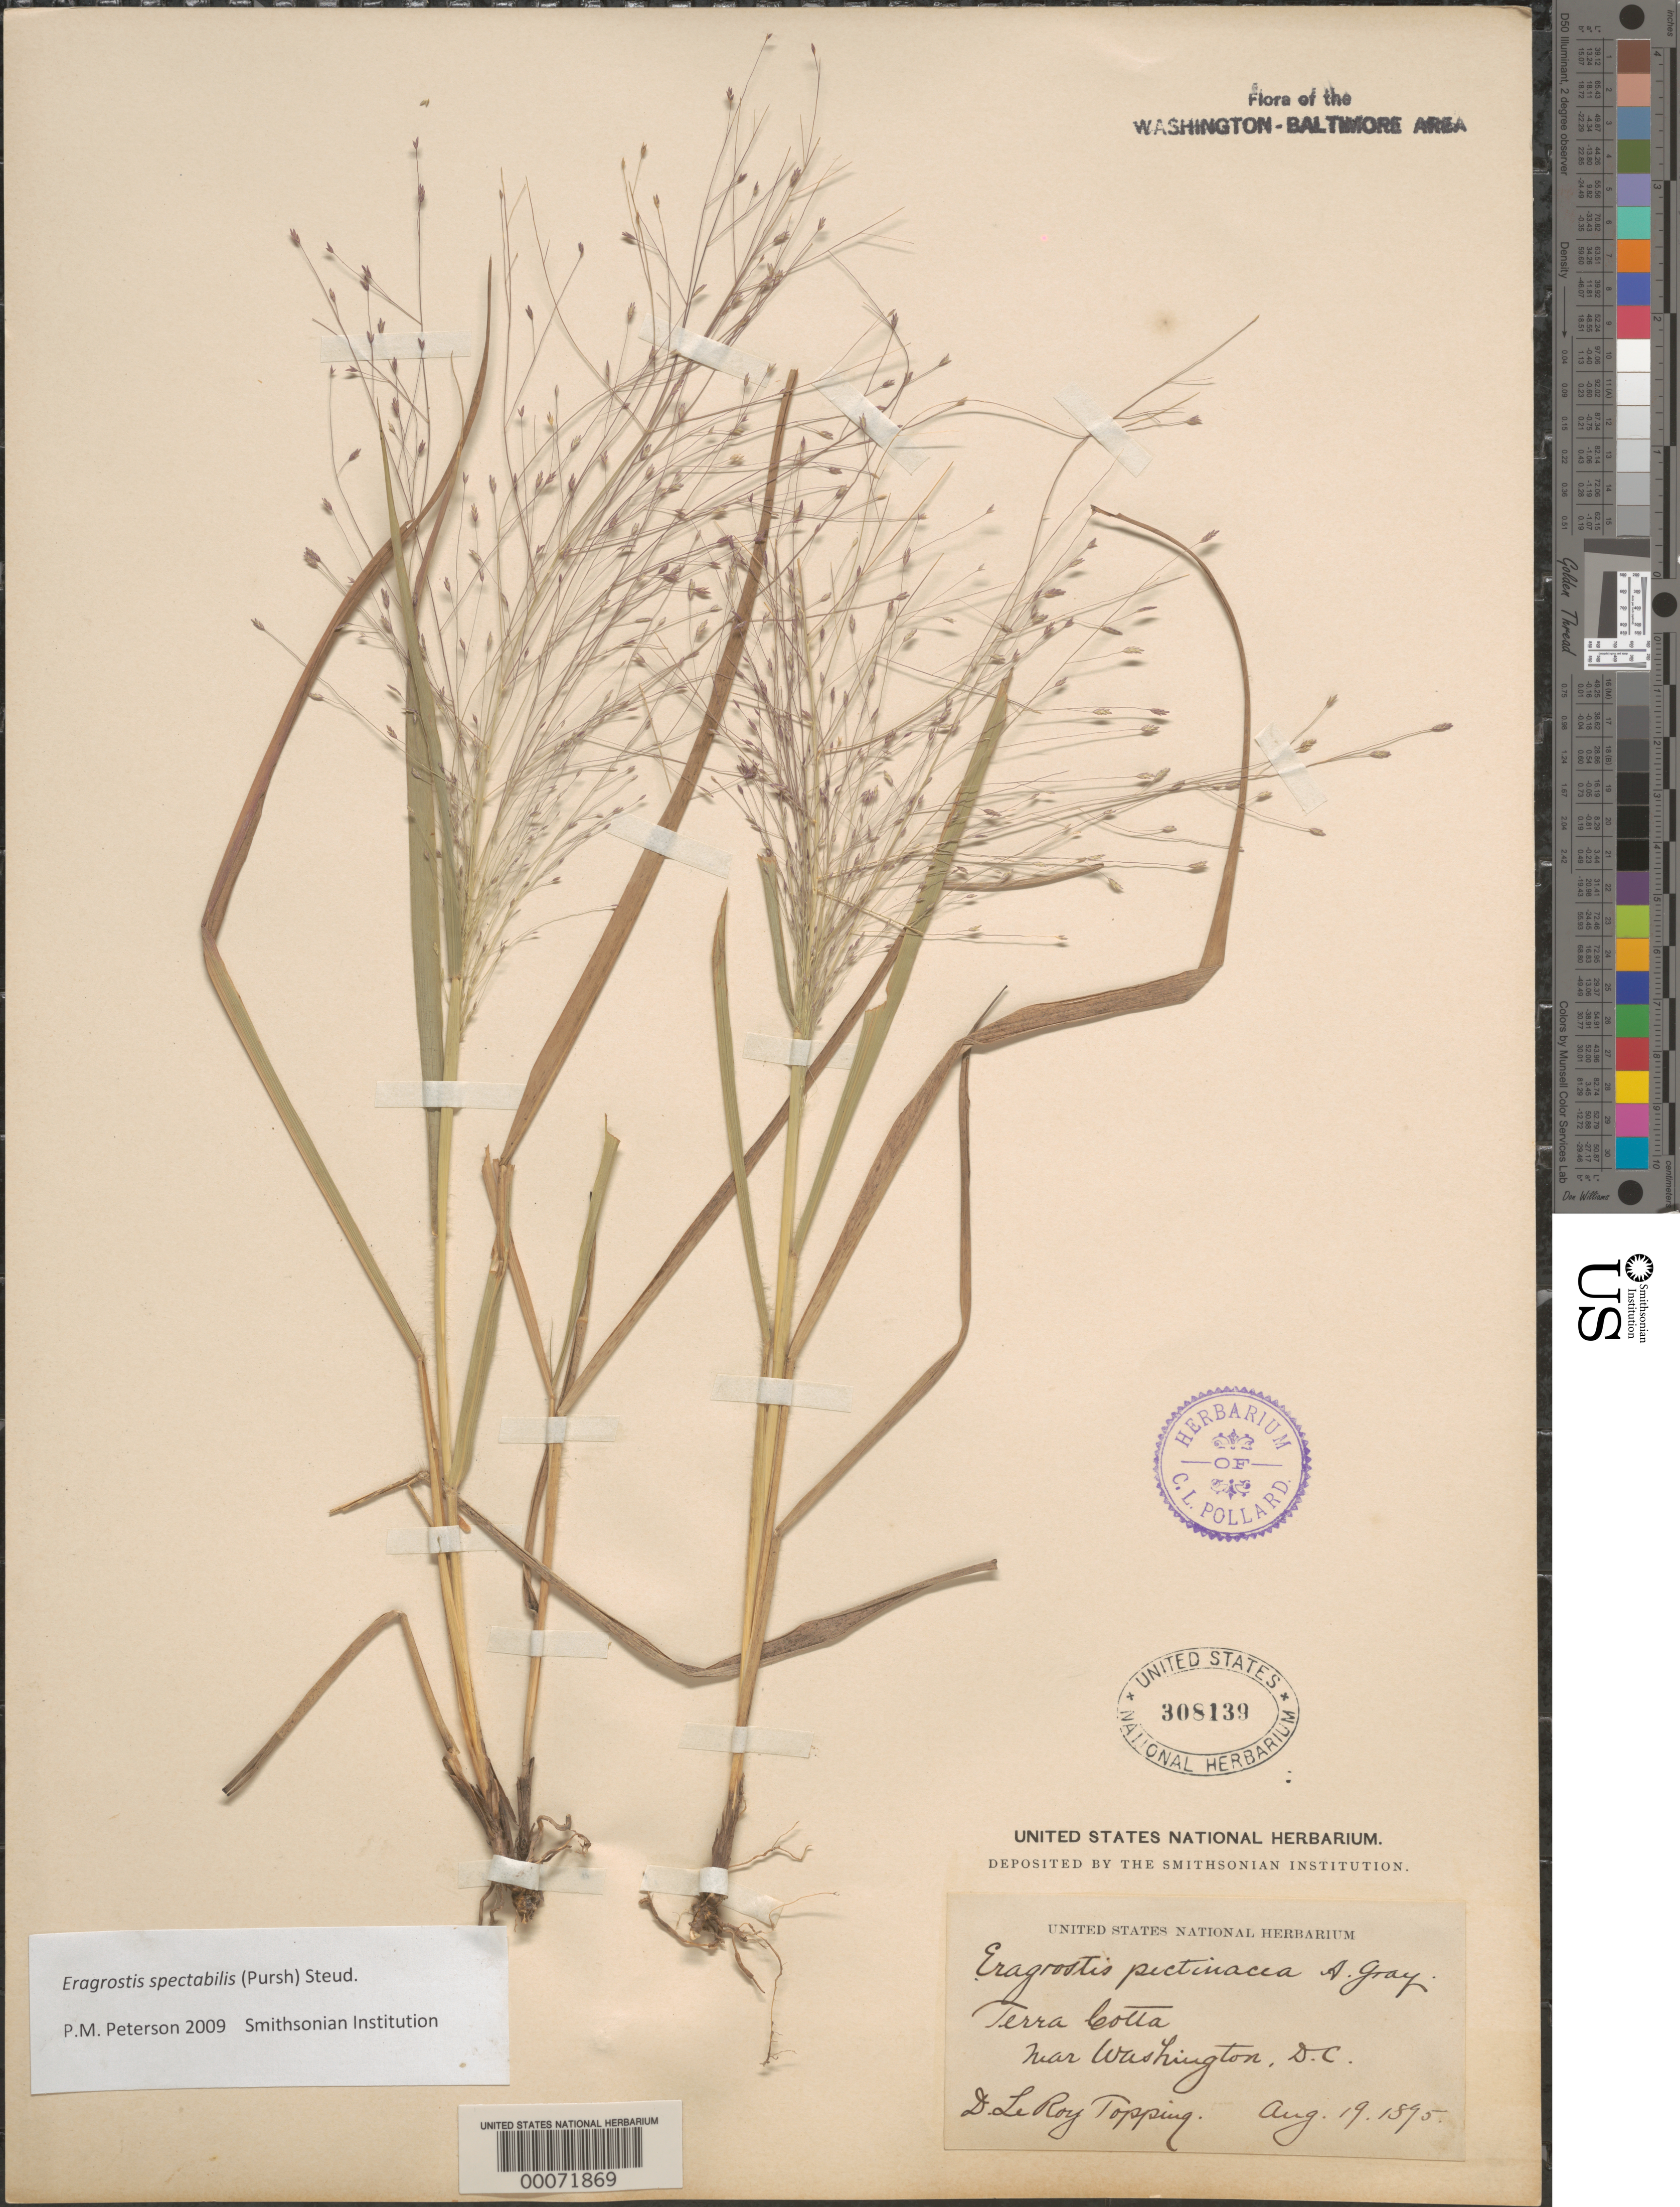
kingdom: Plantae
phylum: Tracheophyta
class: Liliopsida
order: Poales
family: Poaceae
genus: Eragrostis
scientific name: Eragrostis spectabilis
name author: (Pursh) Steud.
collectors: D. L. Topping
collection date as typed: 19 Aug 1895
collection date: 1895-08-19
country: United States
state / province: District of Columbia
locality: Near Washington, DC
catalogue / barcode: US 308139